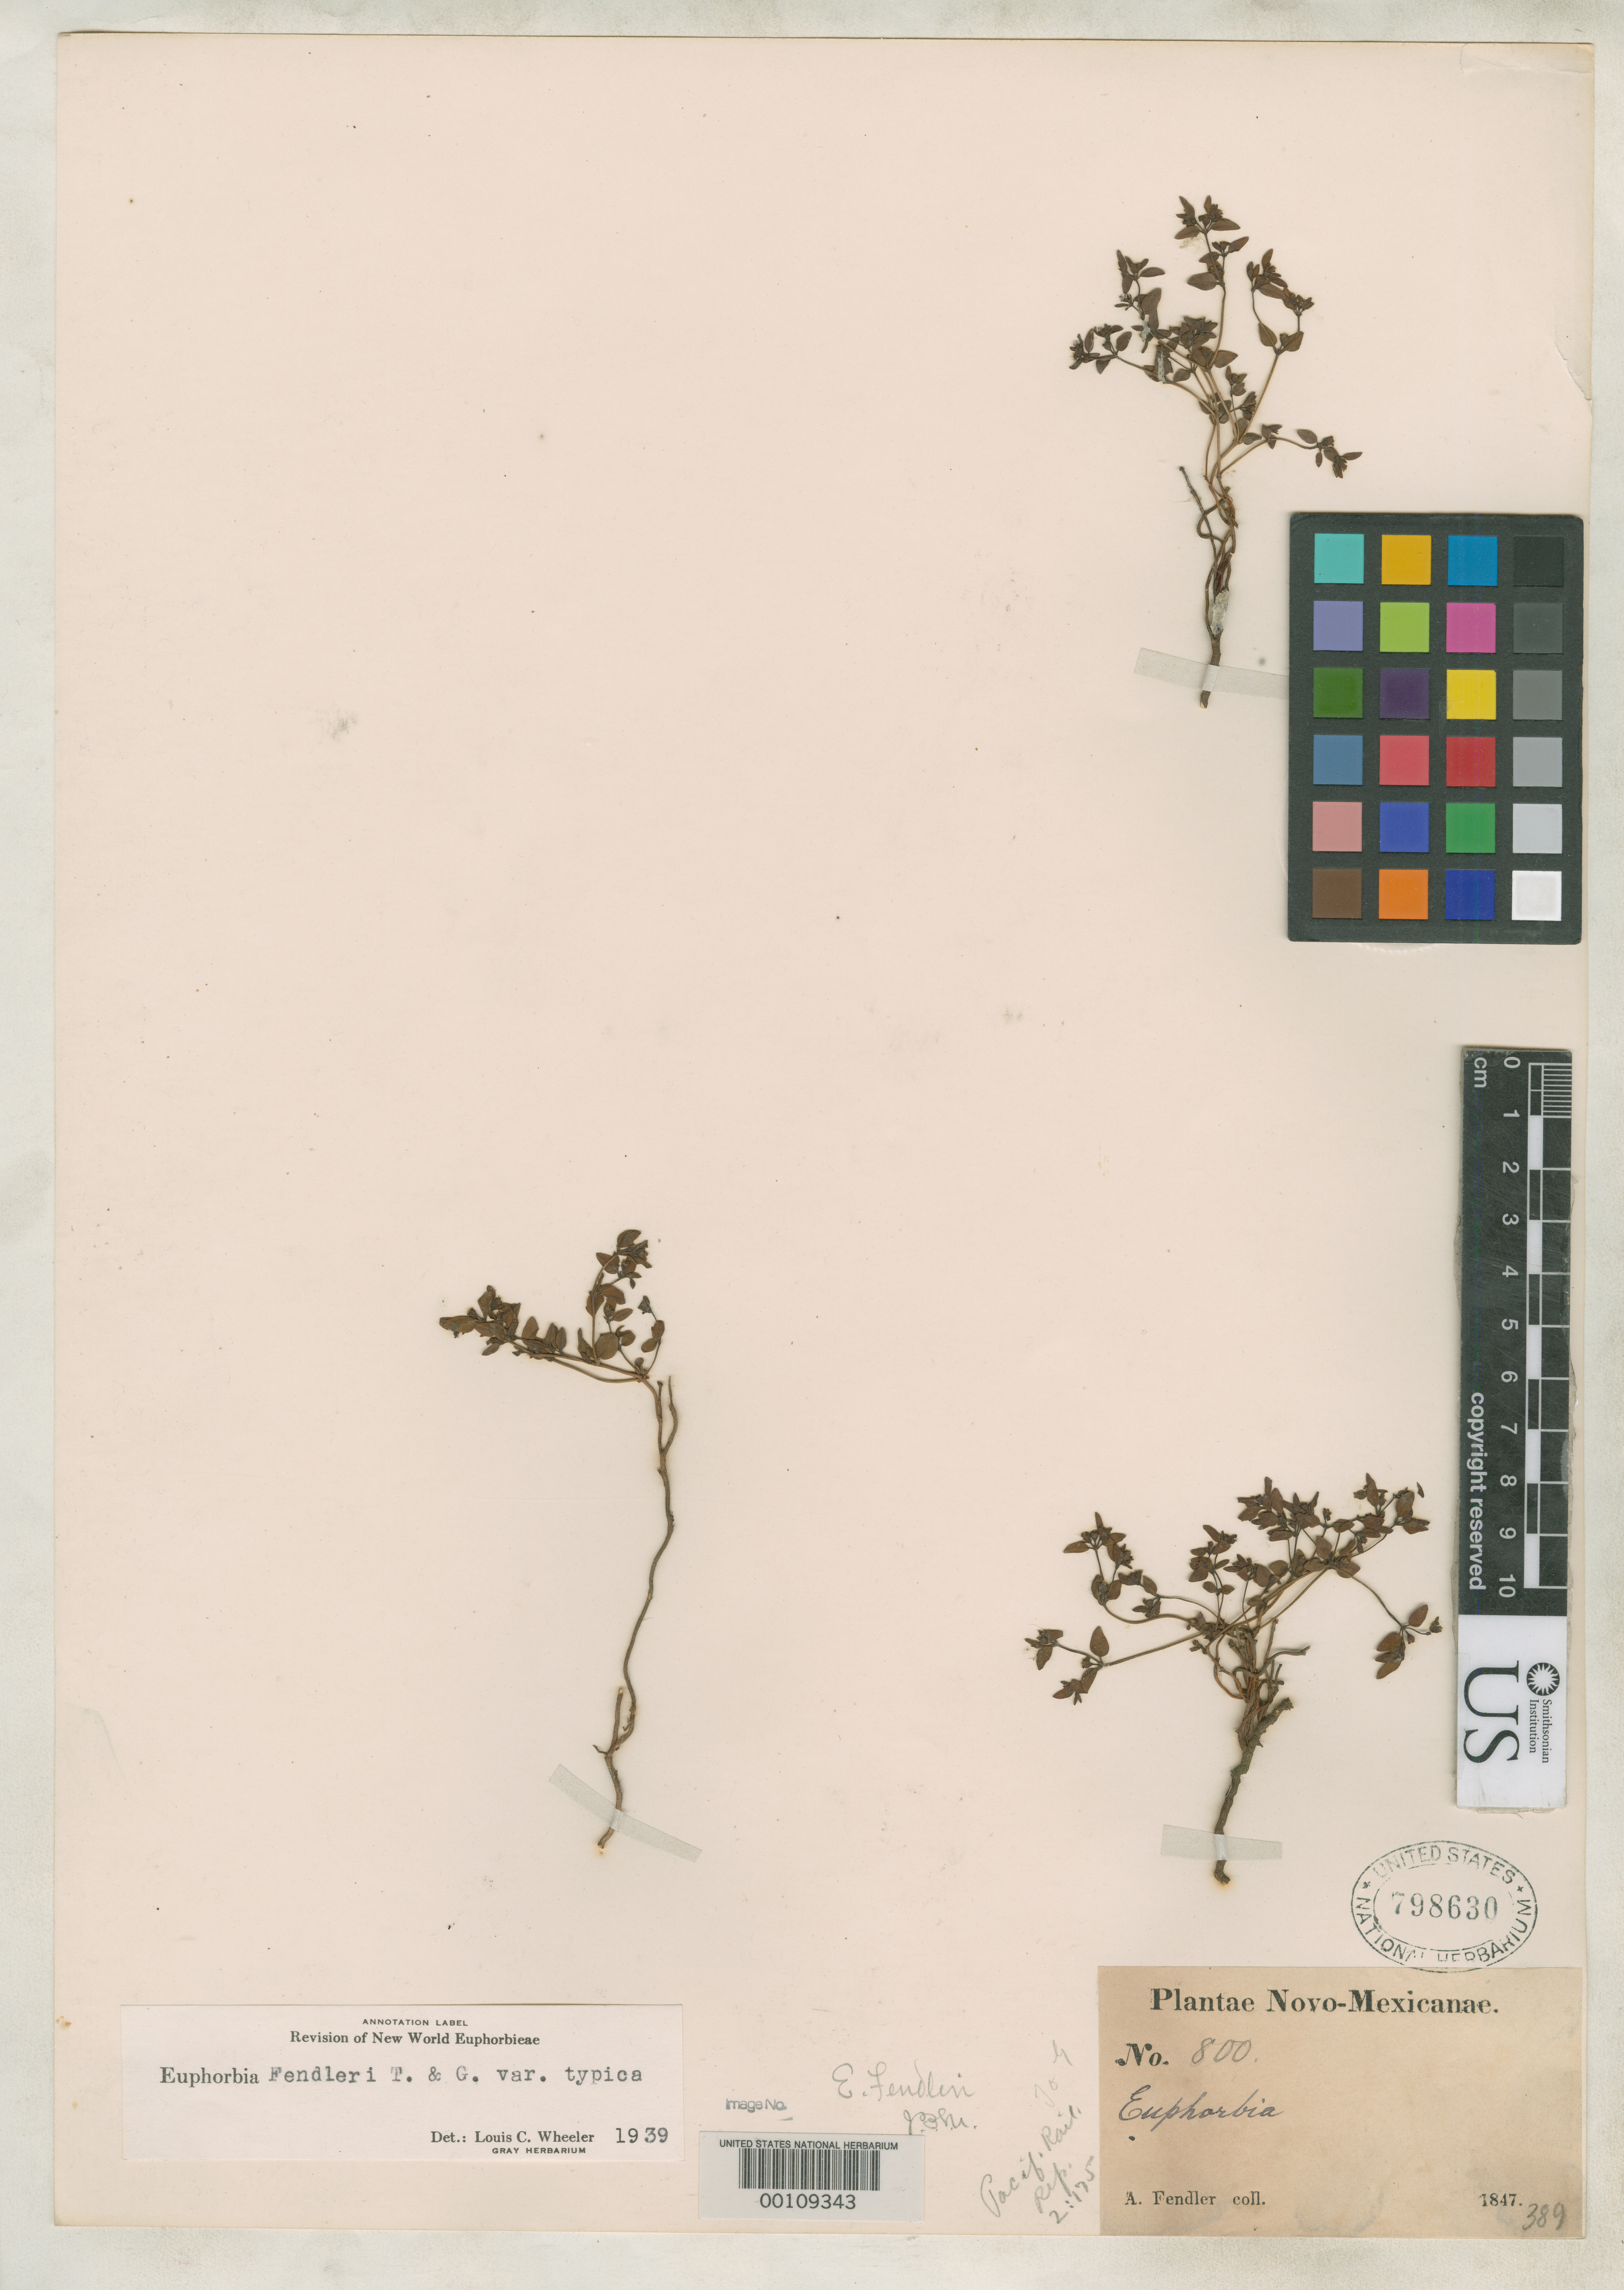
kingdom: Plantae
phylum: Tracheophyta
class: Magnoliopsida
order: Malpighiales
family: Euphorbiaceae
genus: Euphorbia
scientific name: Euphorbia fendleri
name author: Torr. & A. Gray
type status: Isotype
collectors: A. Fendler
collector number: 800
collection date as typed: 1847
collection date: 1847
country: United States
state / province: New Mexico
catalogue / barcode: US 798630